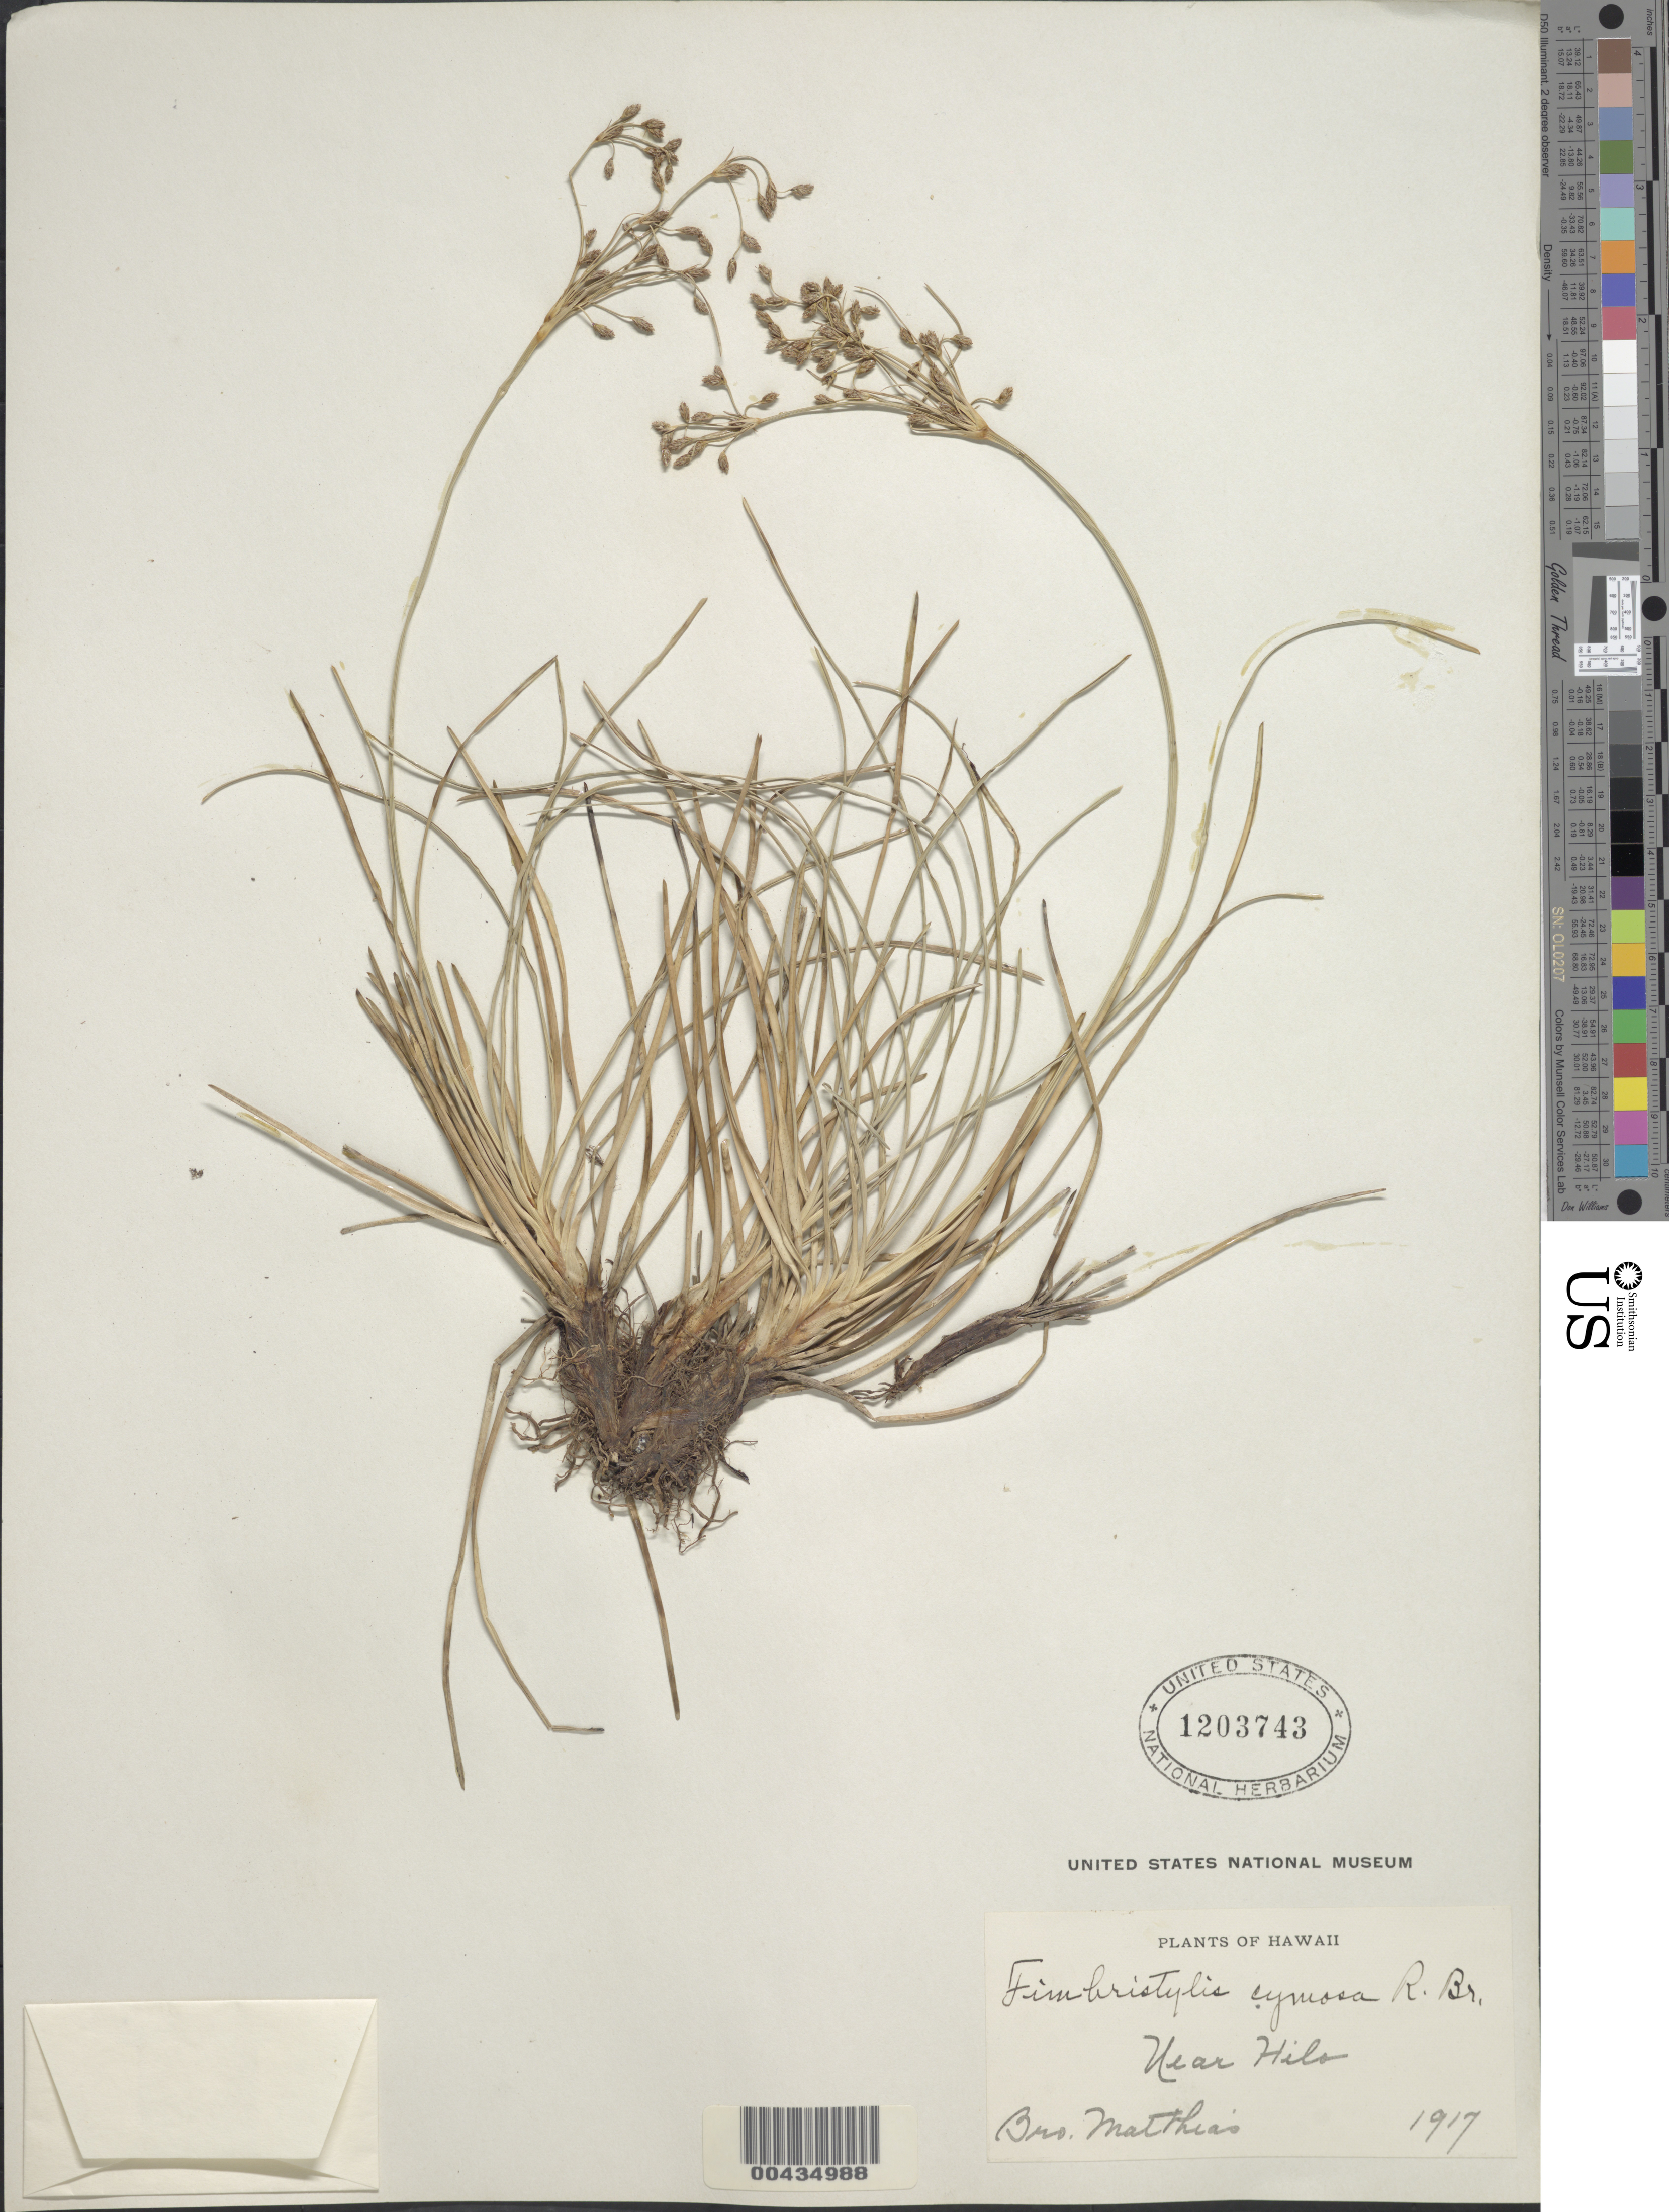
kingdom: Plantae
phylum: Tracheophyta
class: Liliopsida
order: Poales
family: Cyperaceae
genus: Fimbristylis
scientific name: Fimbristylis cymosa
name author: R. Br.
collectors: B. Matthias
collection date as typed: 1917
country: United States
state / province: Hawaii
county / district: Hawaii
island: Hawaii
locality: Near Hilo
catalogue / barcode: US 1203743